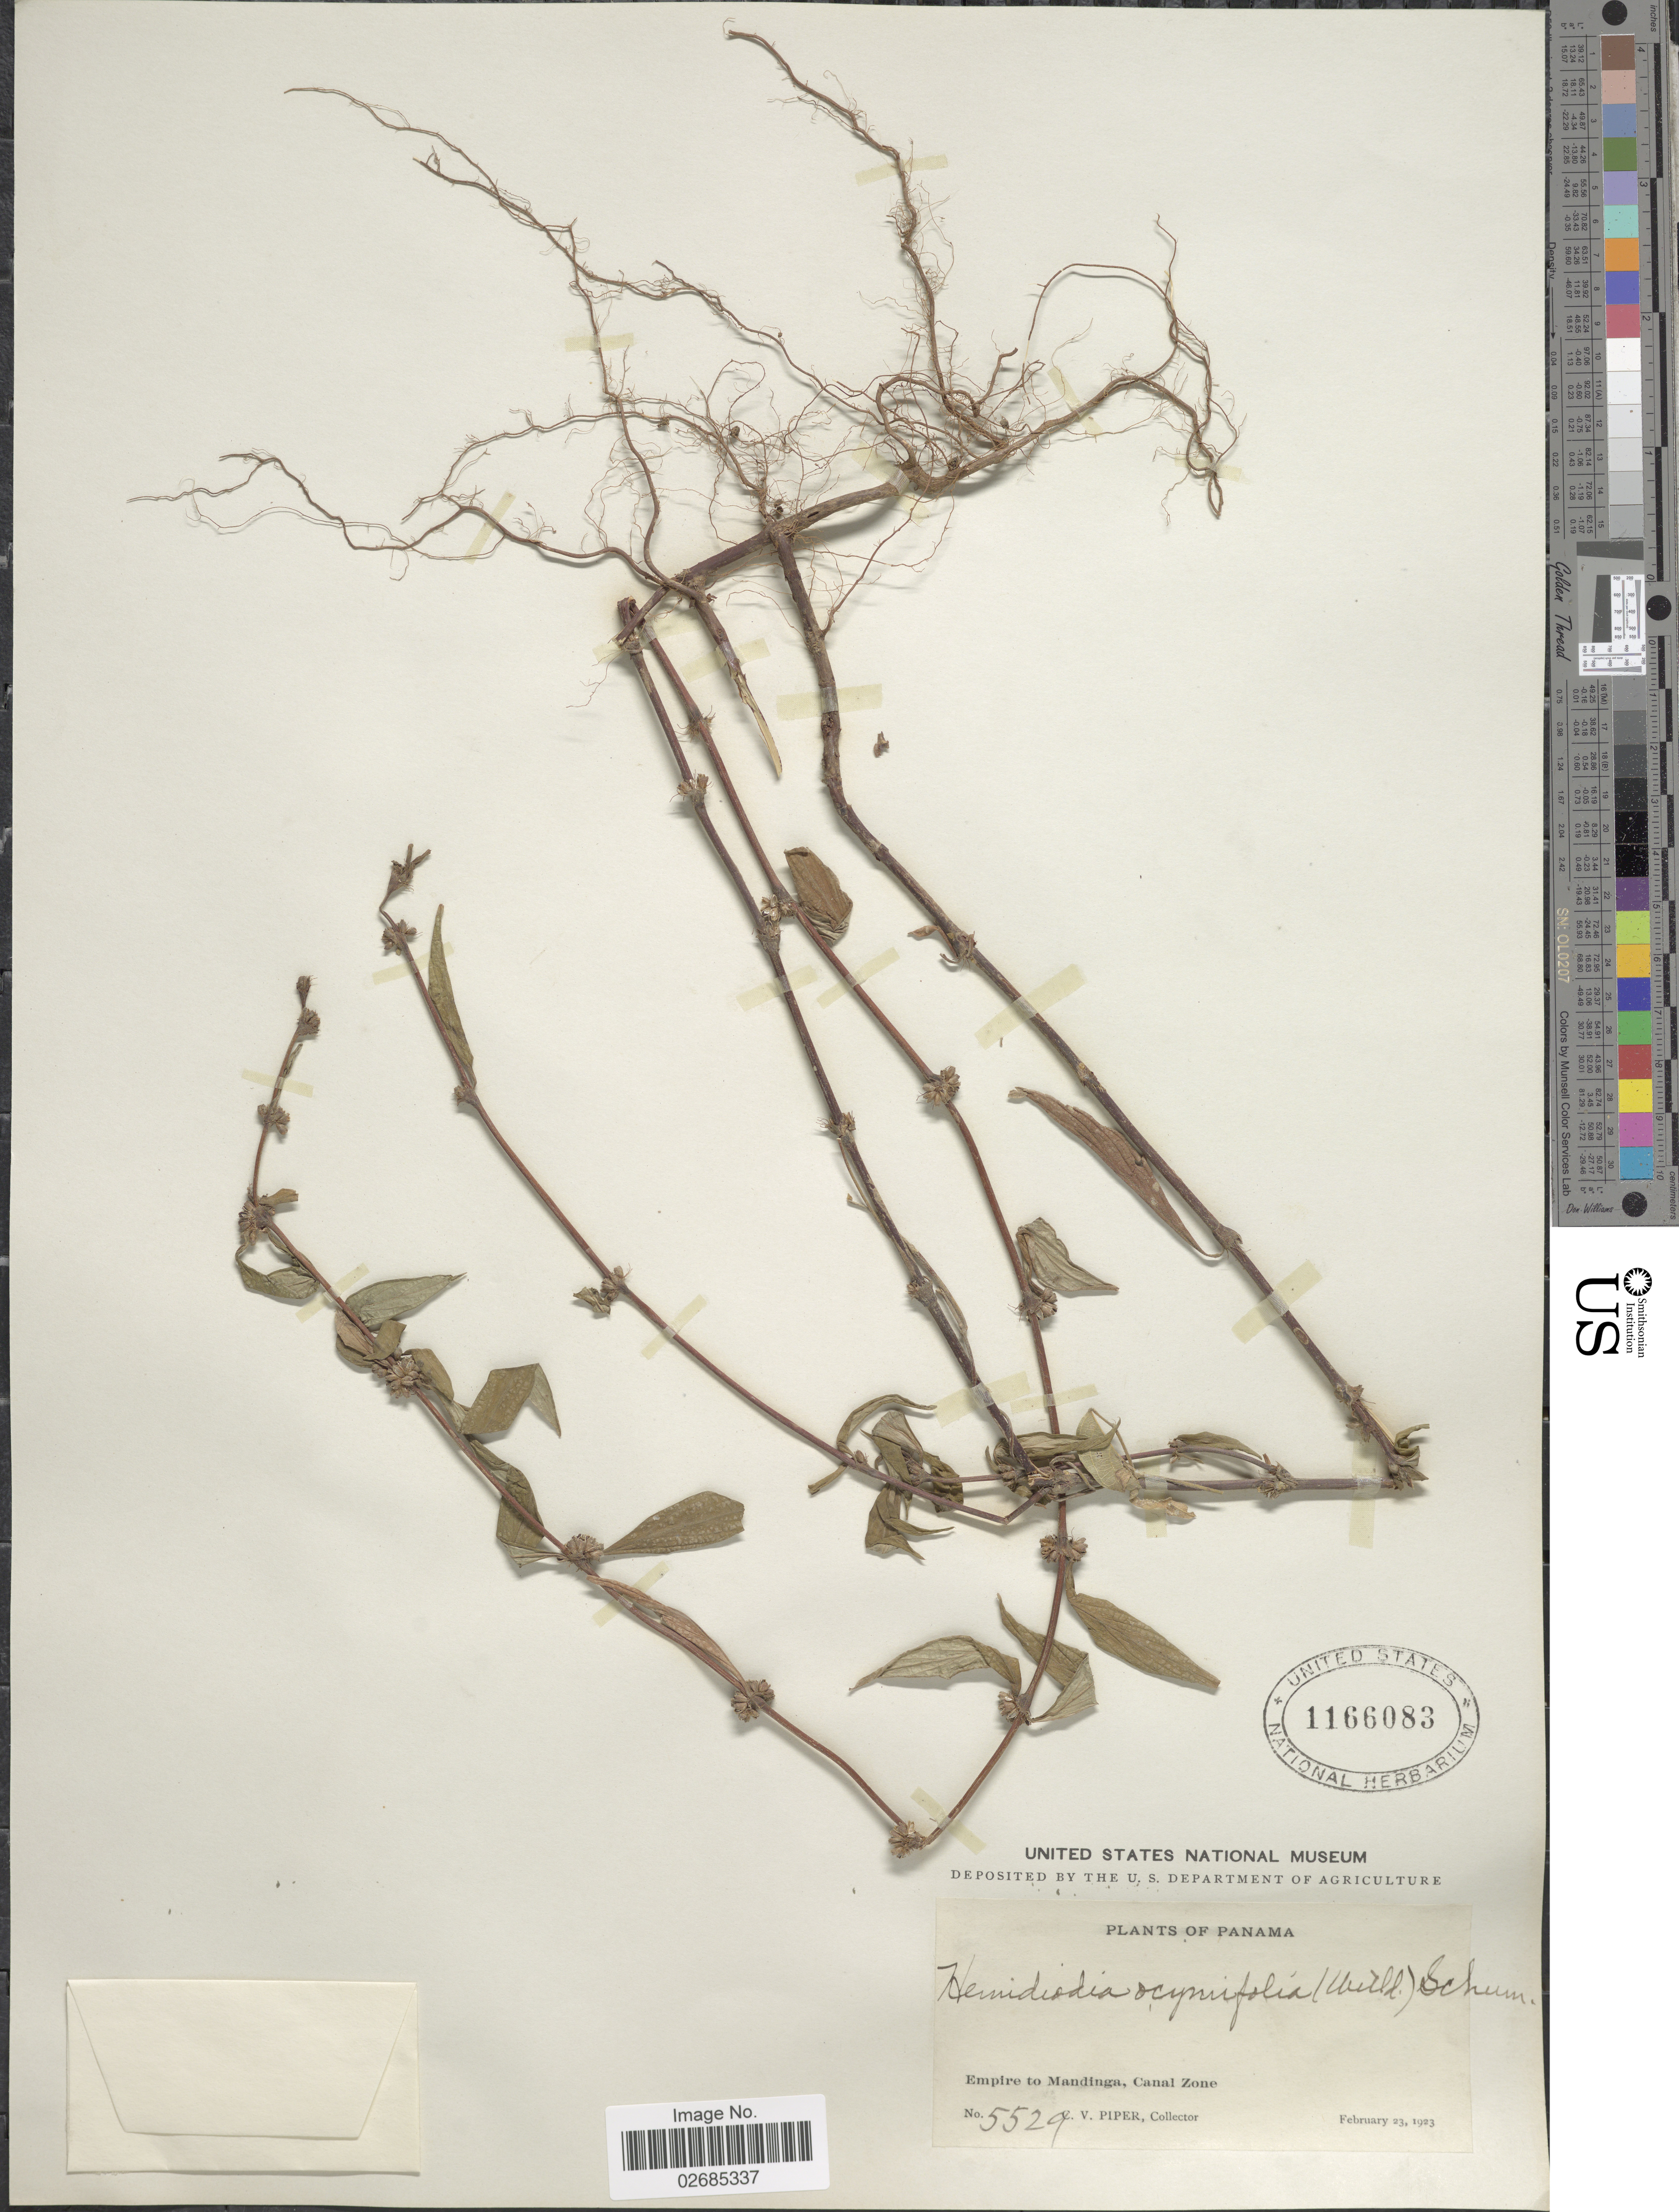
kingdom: Plantae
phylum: Tracheophyta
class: Magnoliopsida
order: Gentianales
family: Rubiaceae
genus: Hemidiodia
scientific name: Hemidiodia ocimifolia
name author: (Willd.) K. Schum.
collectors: C. V. Piper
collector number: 5529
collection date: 1923-02-23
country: Panama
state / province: Colón / Panamá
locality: Empire to Mandinga, Canal Zone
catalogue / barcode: US 1166083